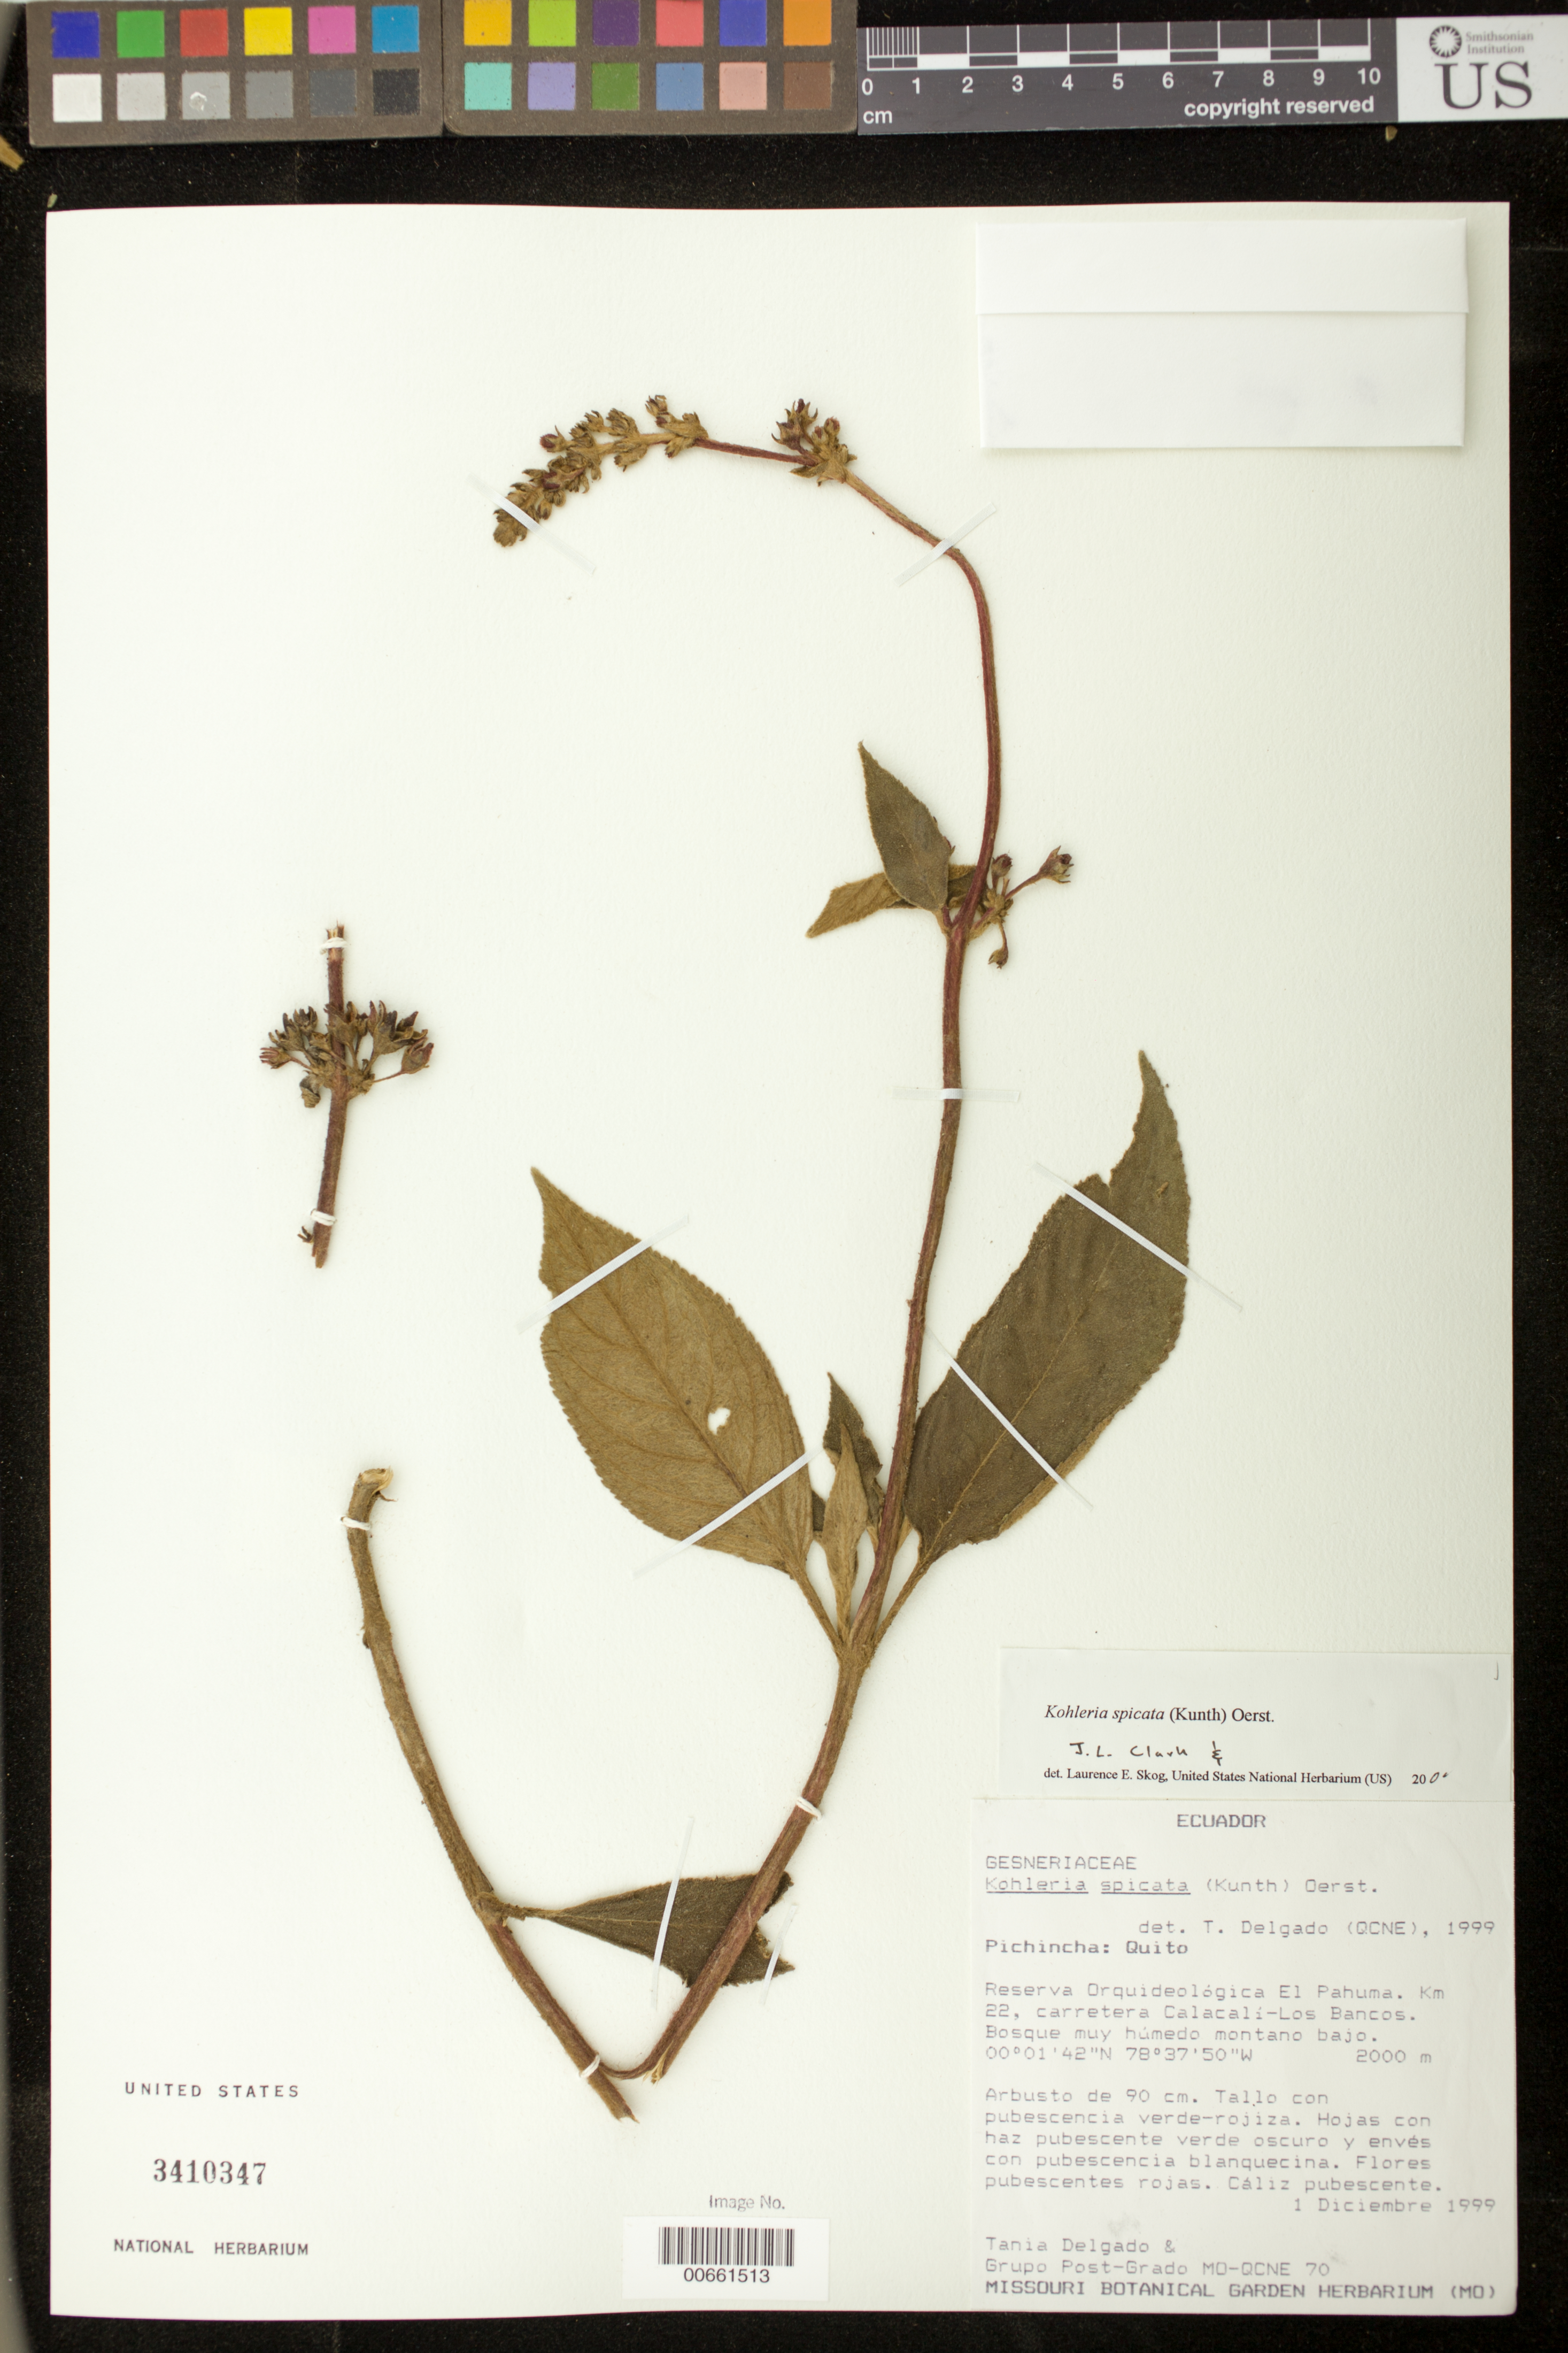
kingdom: Plantae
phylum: Tracheophyta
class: Magnoliopsida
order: Lamiales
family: Gesneriaceae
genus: Kohleria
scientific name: Kohleria spicata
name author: (Kunth) Oerst.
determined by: Clark, J. L.; Skog, Laurence E.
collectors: T. Delgado & Grupo Post-Grado MO-QCNE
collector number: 70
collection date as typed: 01 Dec 1999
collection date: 1999-12-01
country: Ecuador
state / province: Pichincha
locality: Quito, Reserva Orquideológica El Pahuma, km 22, carretera Calacalí-Los Bancos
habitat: Bosque muy húmedo montano bajo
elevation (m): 2000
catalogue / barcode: US 3410347